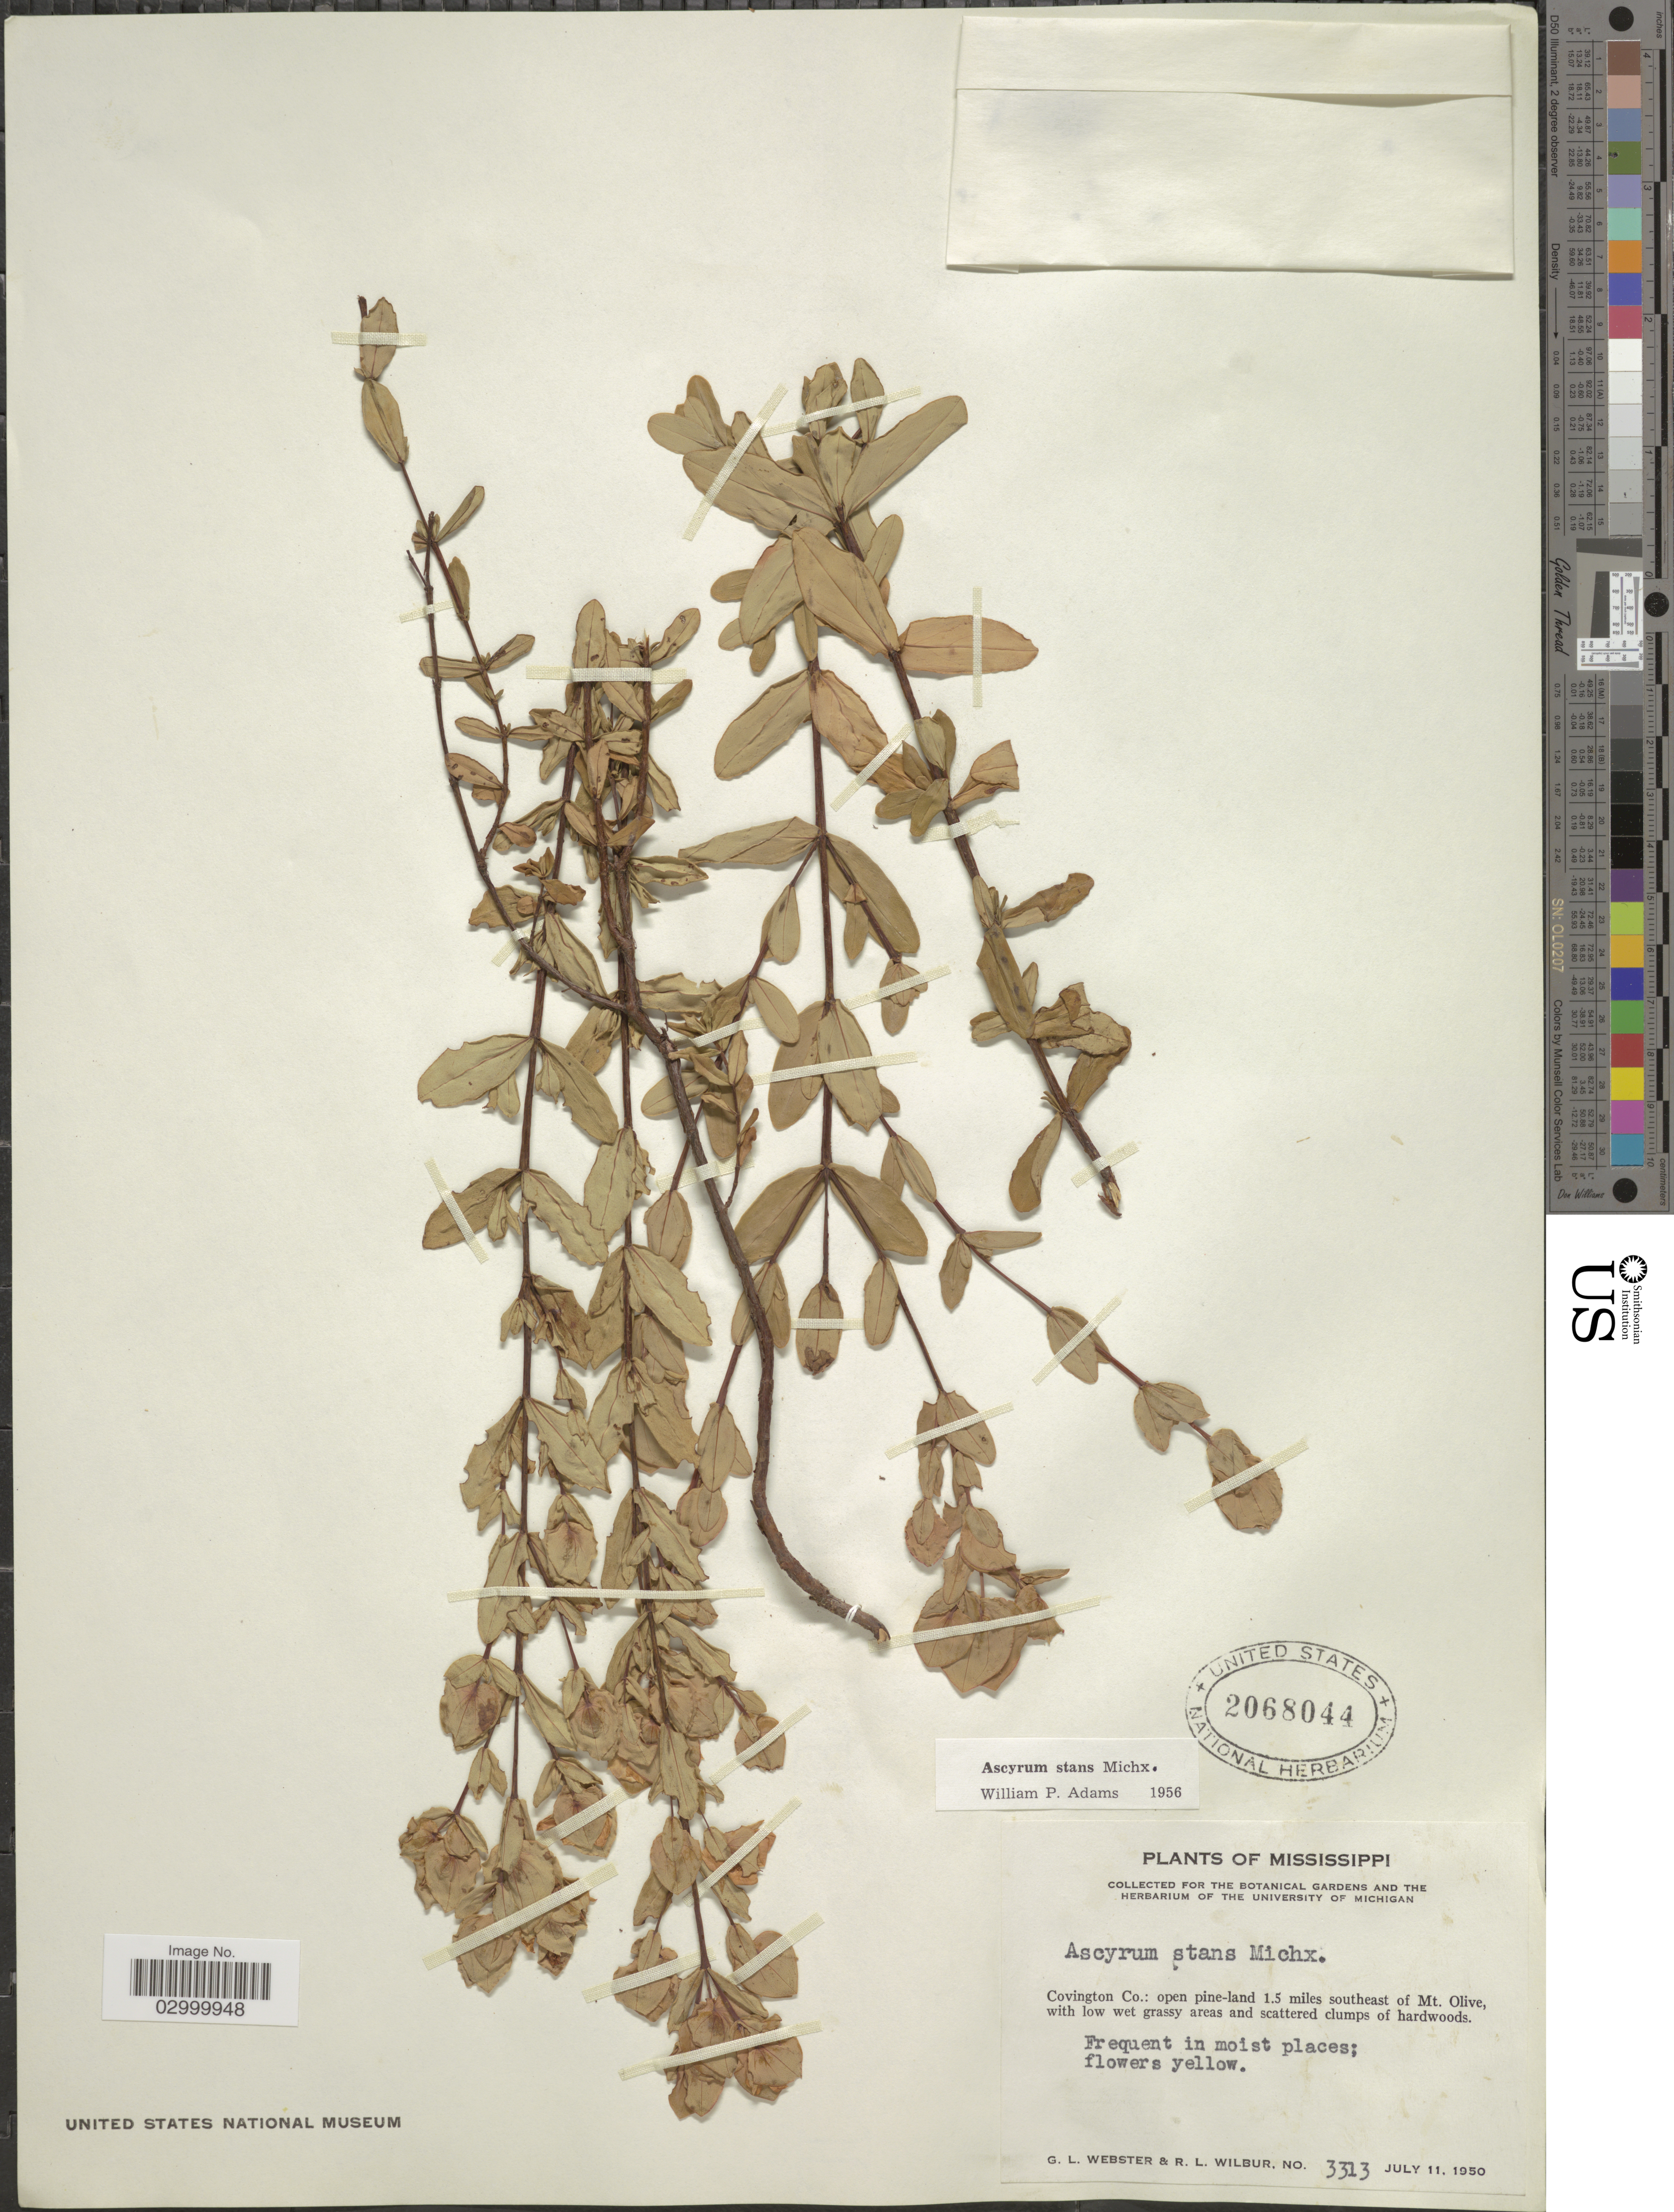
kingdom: Plantae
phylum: Tracheophyta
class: Magnoliopsida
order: Malpighiales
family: Hypericaceae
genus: Hypericum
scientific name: Hypericum crux-andreae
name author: (L.) Crantz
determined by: Strong, Mark T., (BOT), Smithsonian Institution - National Museum of Natural History (UNITED STATES)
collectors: G. L. Webster & R. L. Wilbur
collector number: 3313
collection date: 1950-07-11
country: United States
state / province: Mississippi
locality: Covington Co.: open pine-land 1.5 miles southeast of Mt. Olive, with low wet grassy areas and scattered clumps of hardwoods.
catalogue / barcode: US 2068044